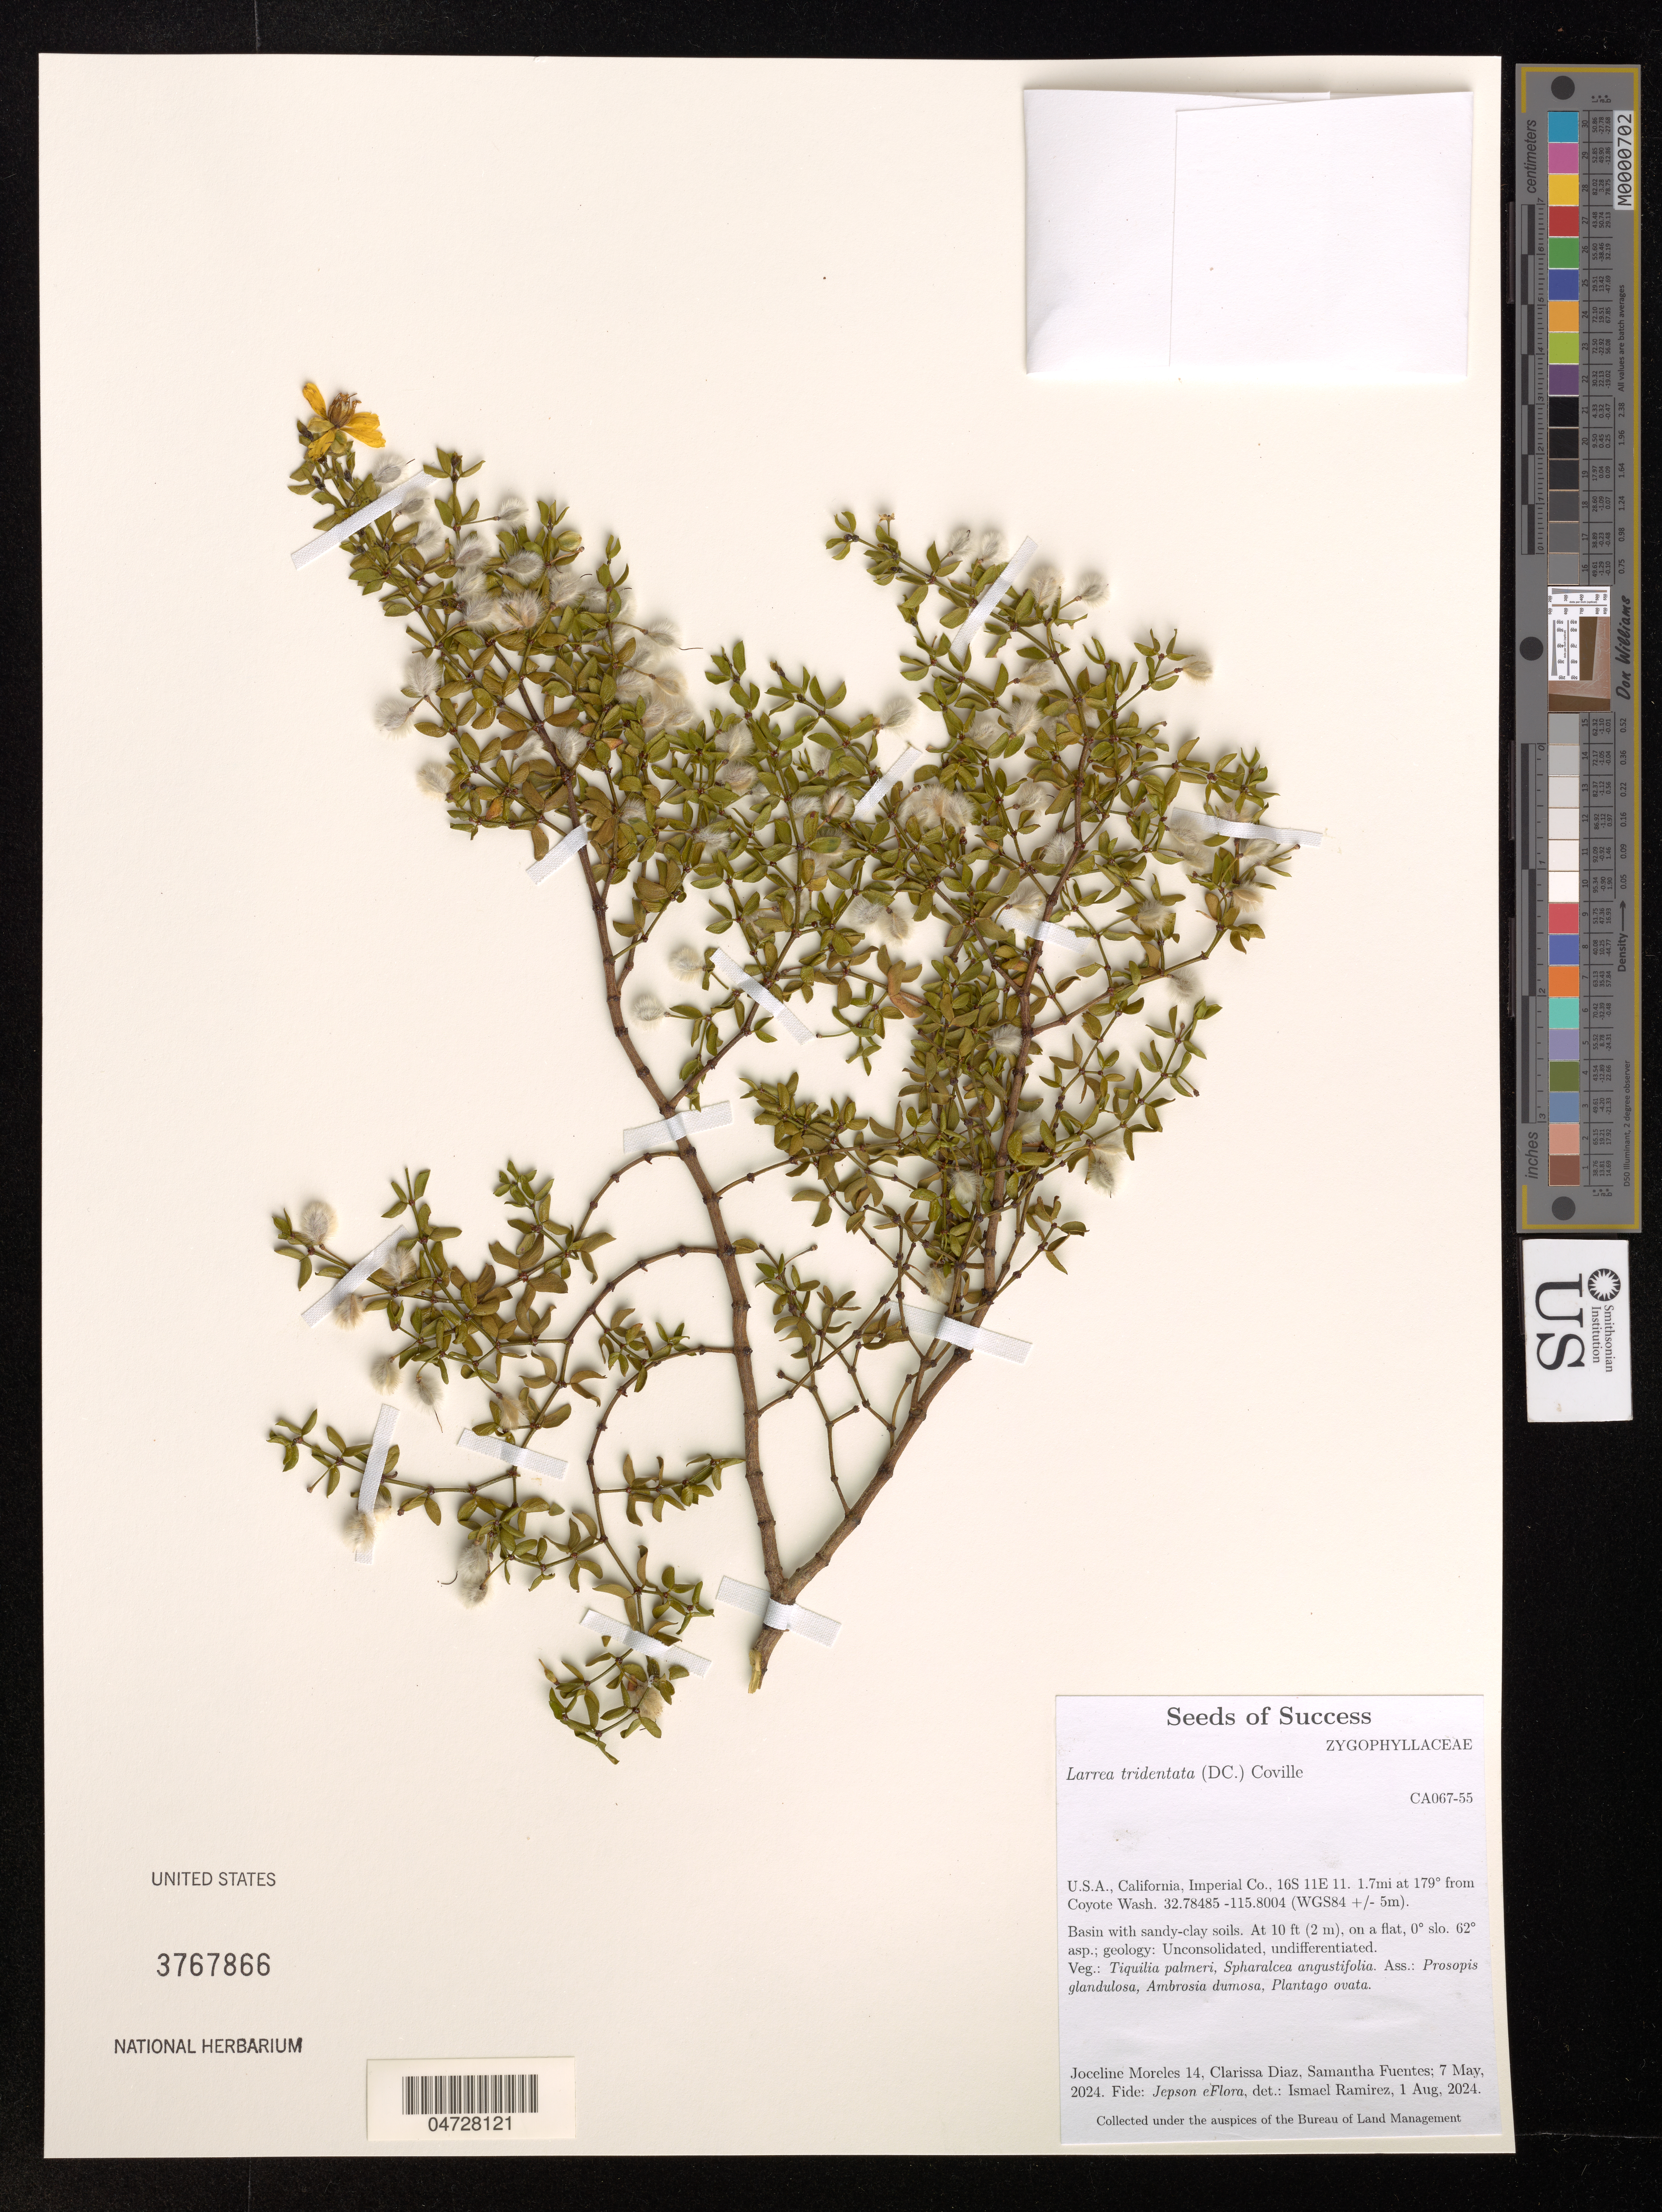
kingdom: Plantae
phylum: Tracheophyta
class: Magnoliopsida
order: Zygophyllales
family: Zygophyllaceae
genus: Larrea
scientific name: Larrea tridentata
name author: (Sessé & Moc. ex DC.) Coville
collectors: J. Moreles, C. Diaz & S. Fuentus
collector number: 14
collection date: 2024-05-07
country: United States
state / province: California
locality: Imperial Co., 16S 11E 11. 1.7mi at 179° from Coyote Wash.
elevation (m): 3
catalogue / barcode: US 3767866